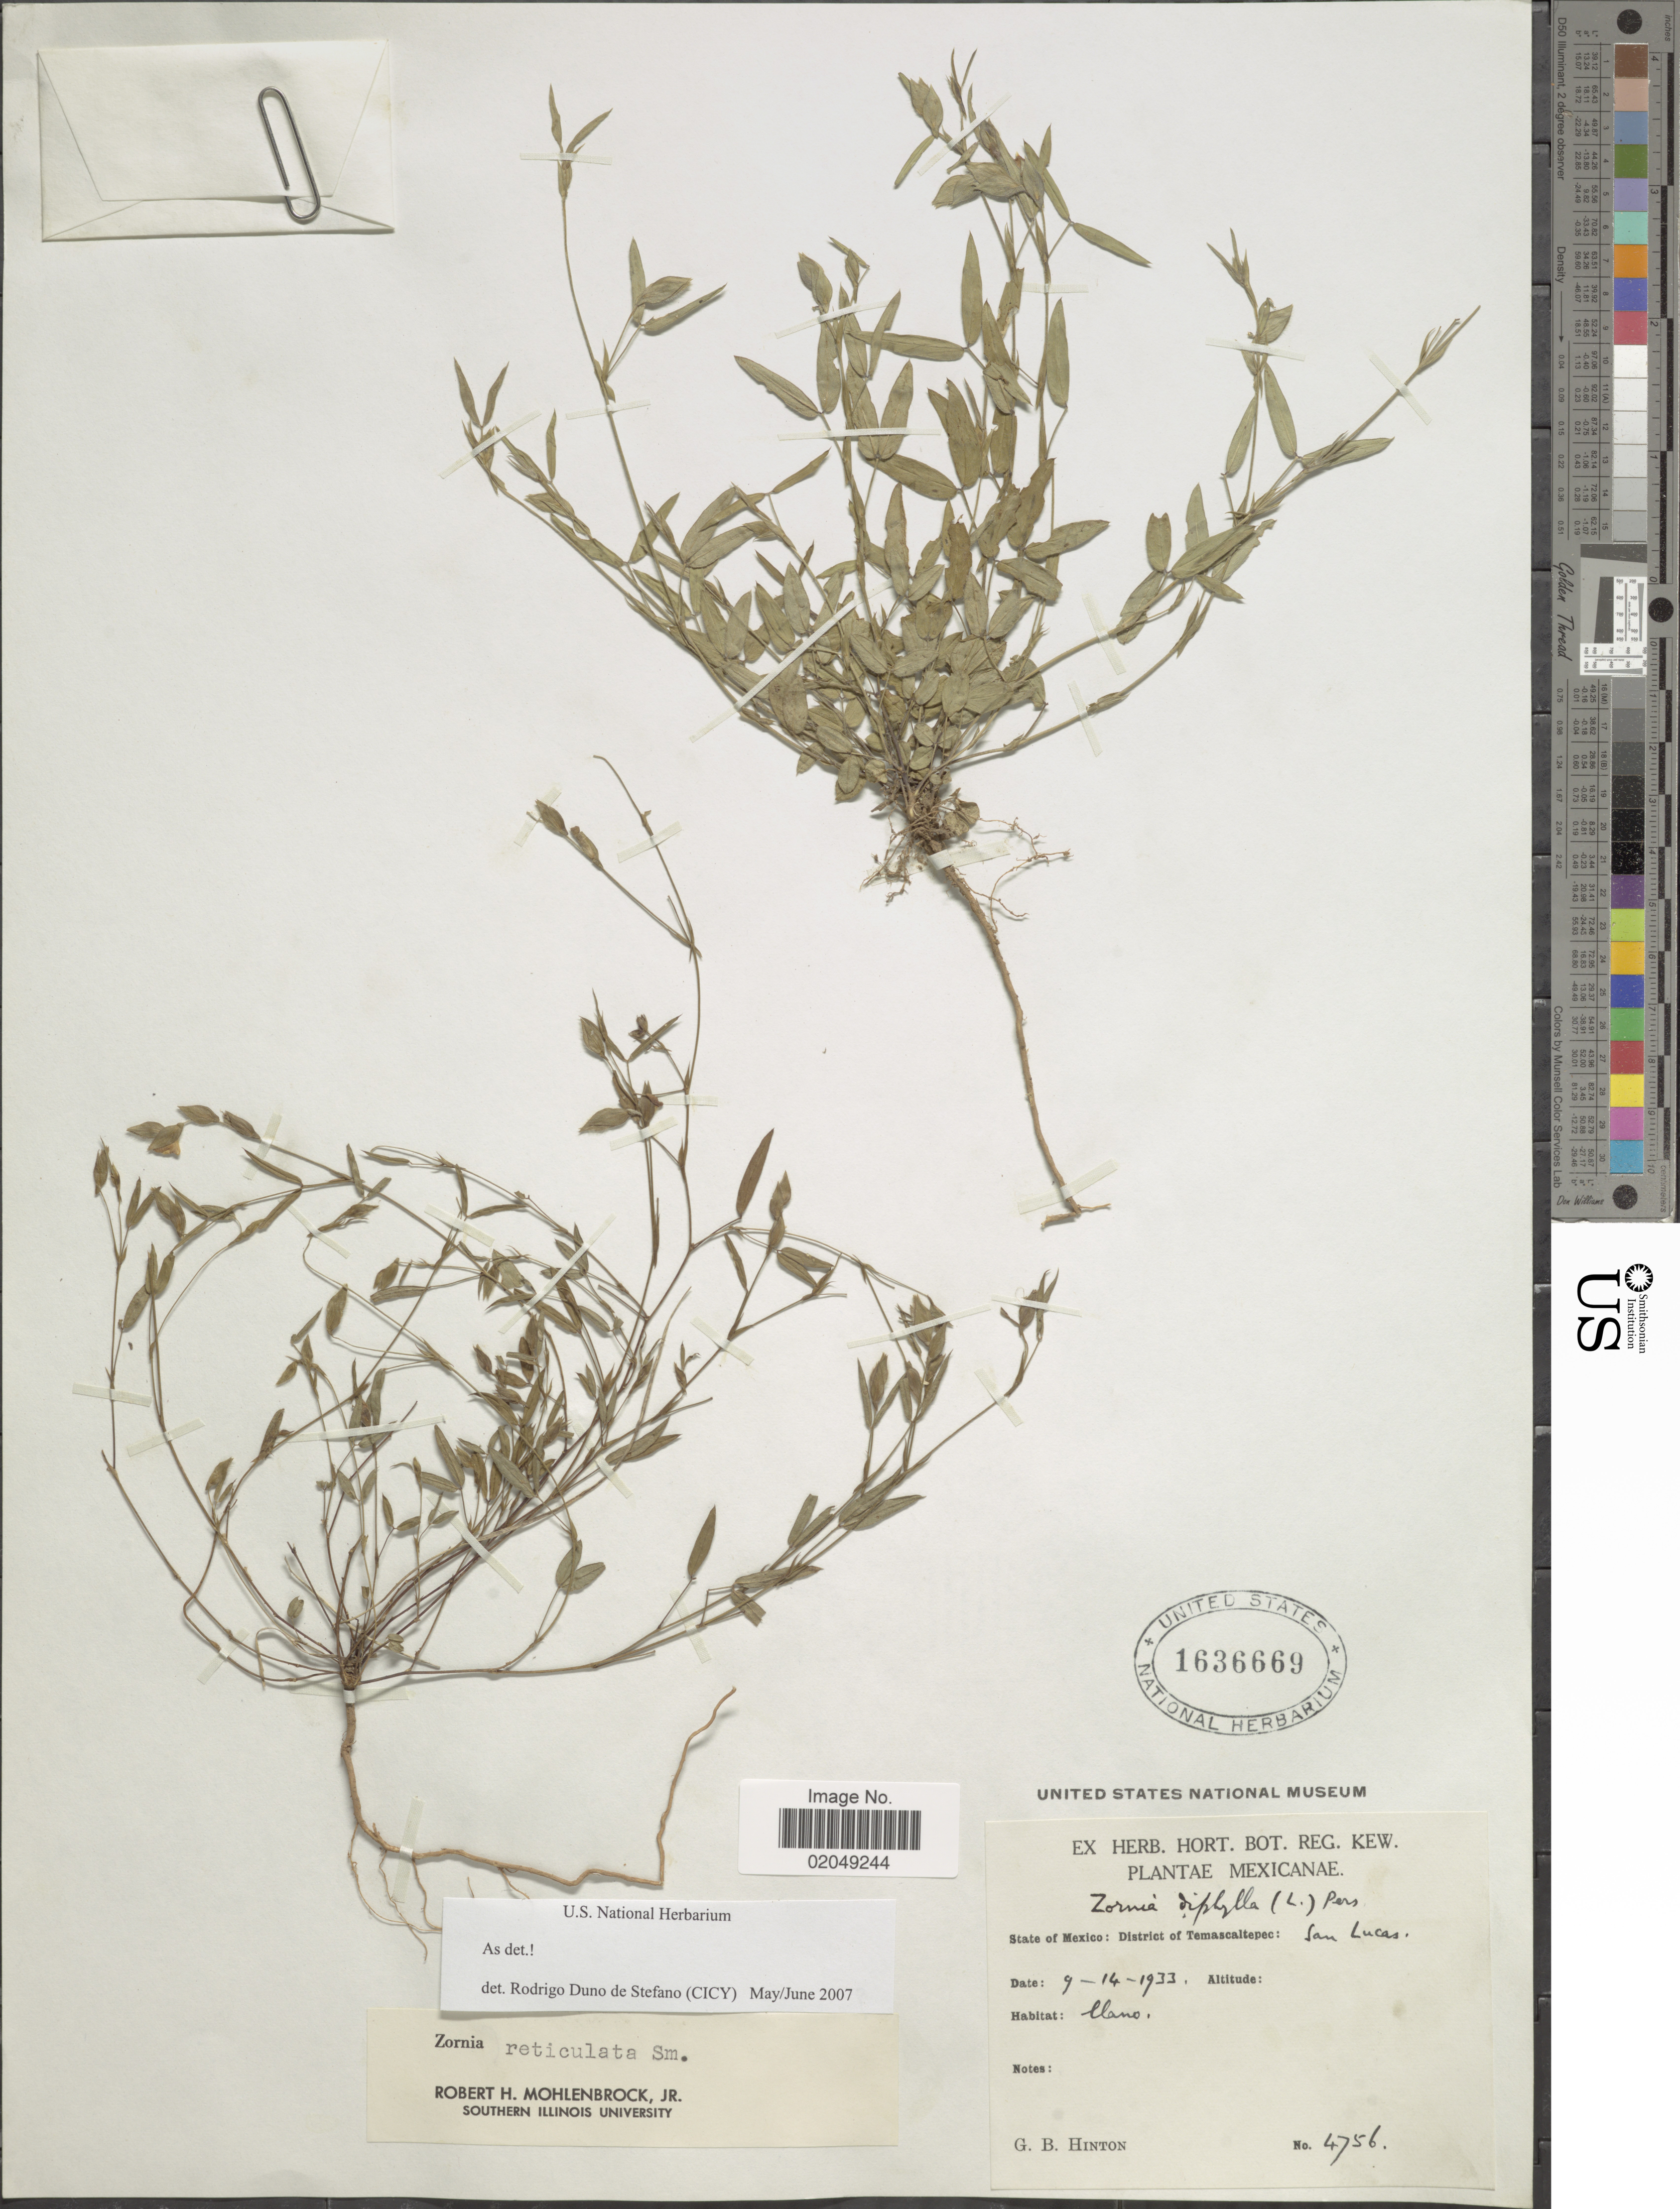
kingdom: Plantae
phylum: Tracheophyta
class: Magnoliopsida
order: Fabales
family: Fabaceae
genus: Zornia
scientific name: Zornia reticulata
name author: Sm.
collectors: G. B. Hinton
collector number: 4756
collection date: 1933-09-14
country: Mexico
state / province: México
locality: District of Temascaltepec: San Lucas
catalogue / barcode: US 1636669